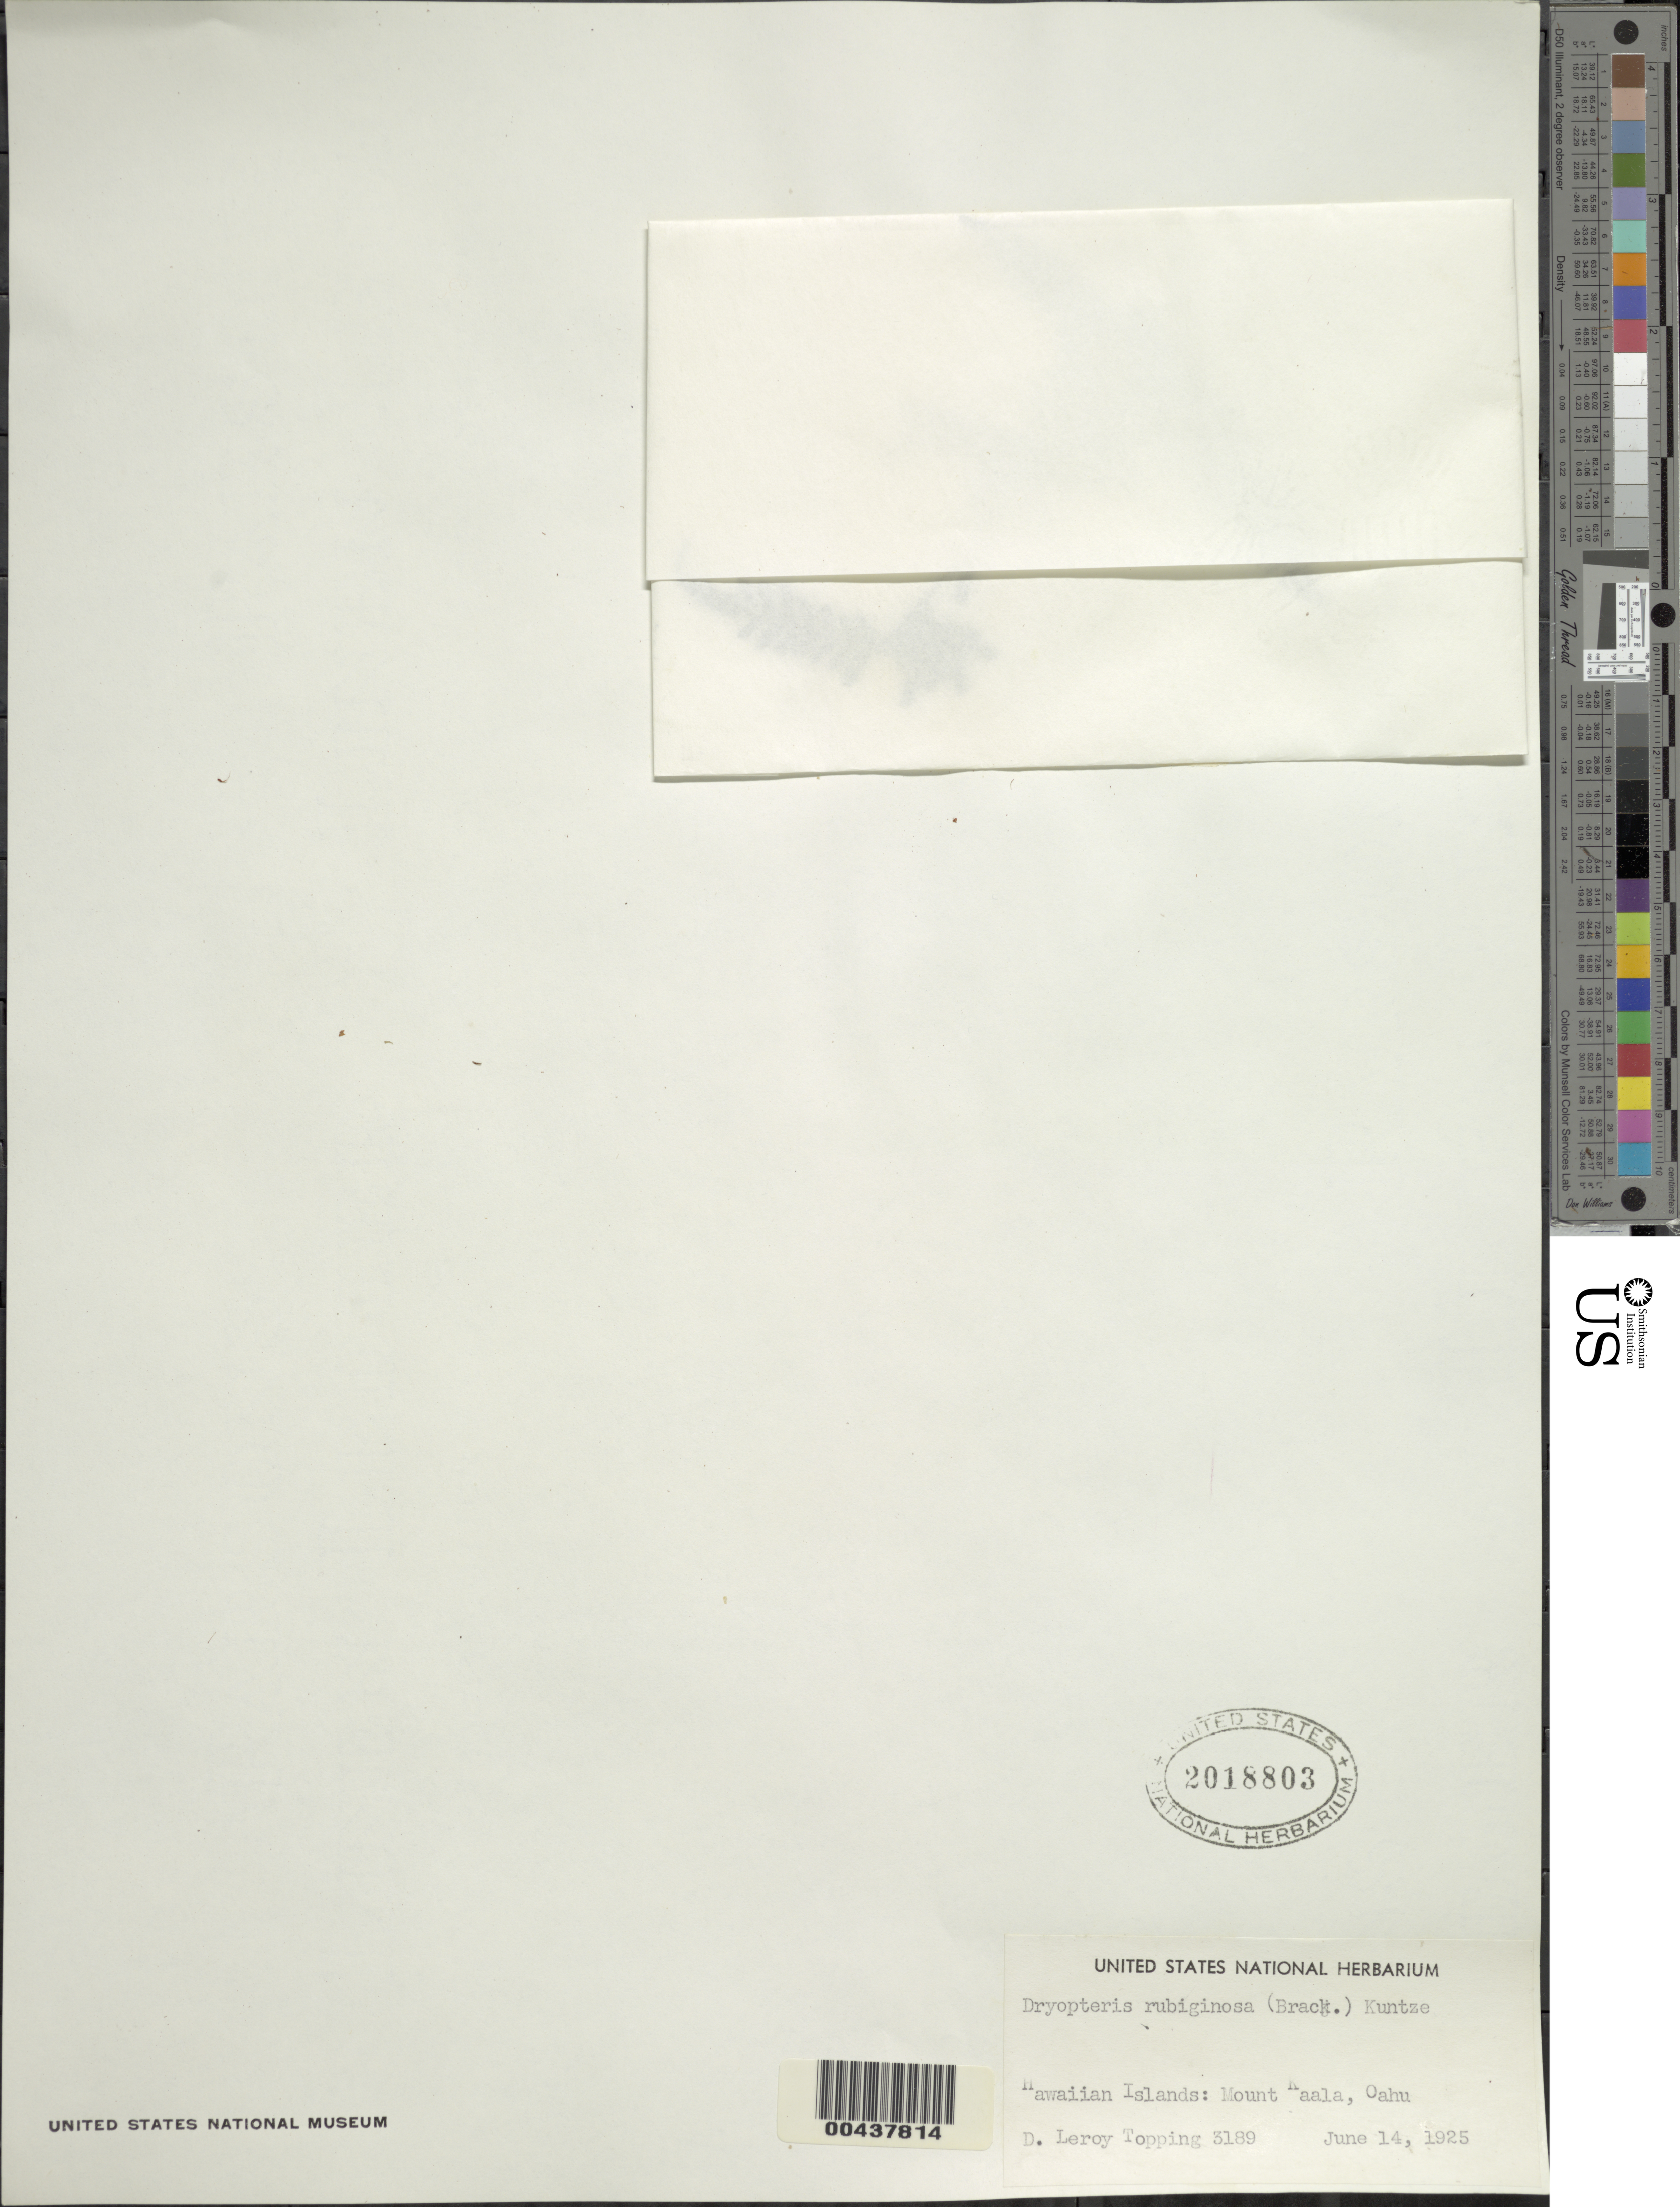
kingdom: Plantae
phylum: Tracheophyta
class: Polypodiopsida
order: Polypodiales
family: Dryopteridaceae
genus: Dryopteris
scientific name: Dryopteris rubiginosa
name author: (Brack.) Kuntze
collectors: D. L. Topping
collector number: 3189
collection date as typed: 14 Jun 1925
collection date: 1925-06-14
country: United States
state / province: Hawaii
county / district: Honolulu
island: Oahu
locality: Mount Kaala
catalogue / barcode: US 2018803